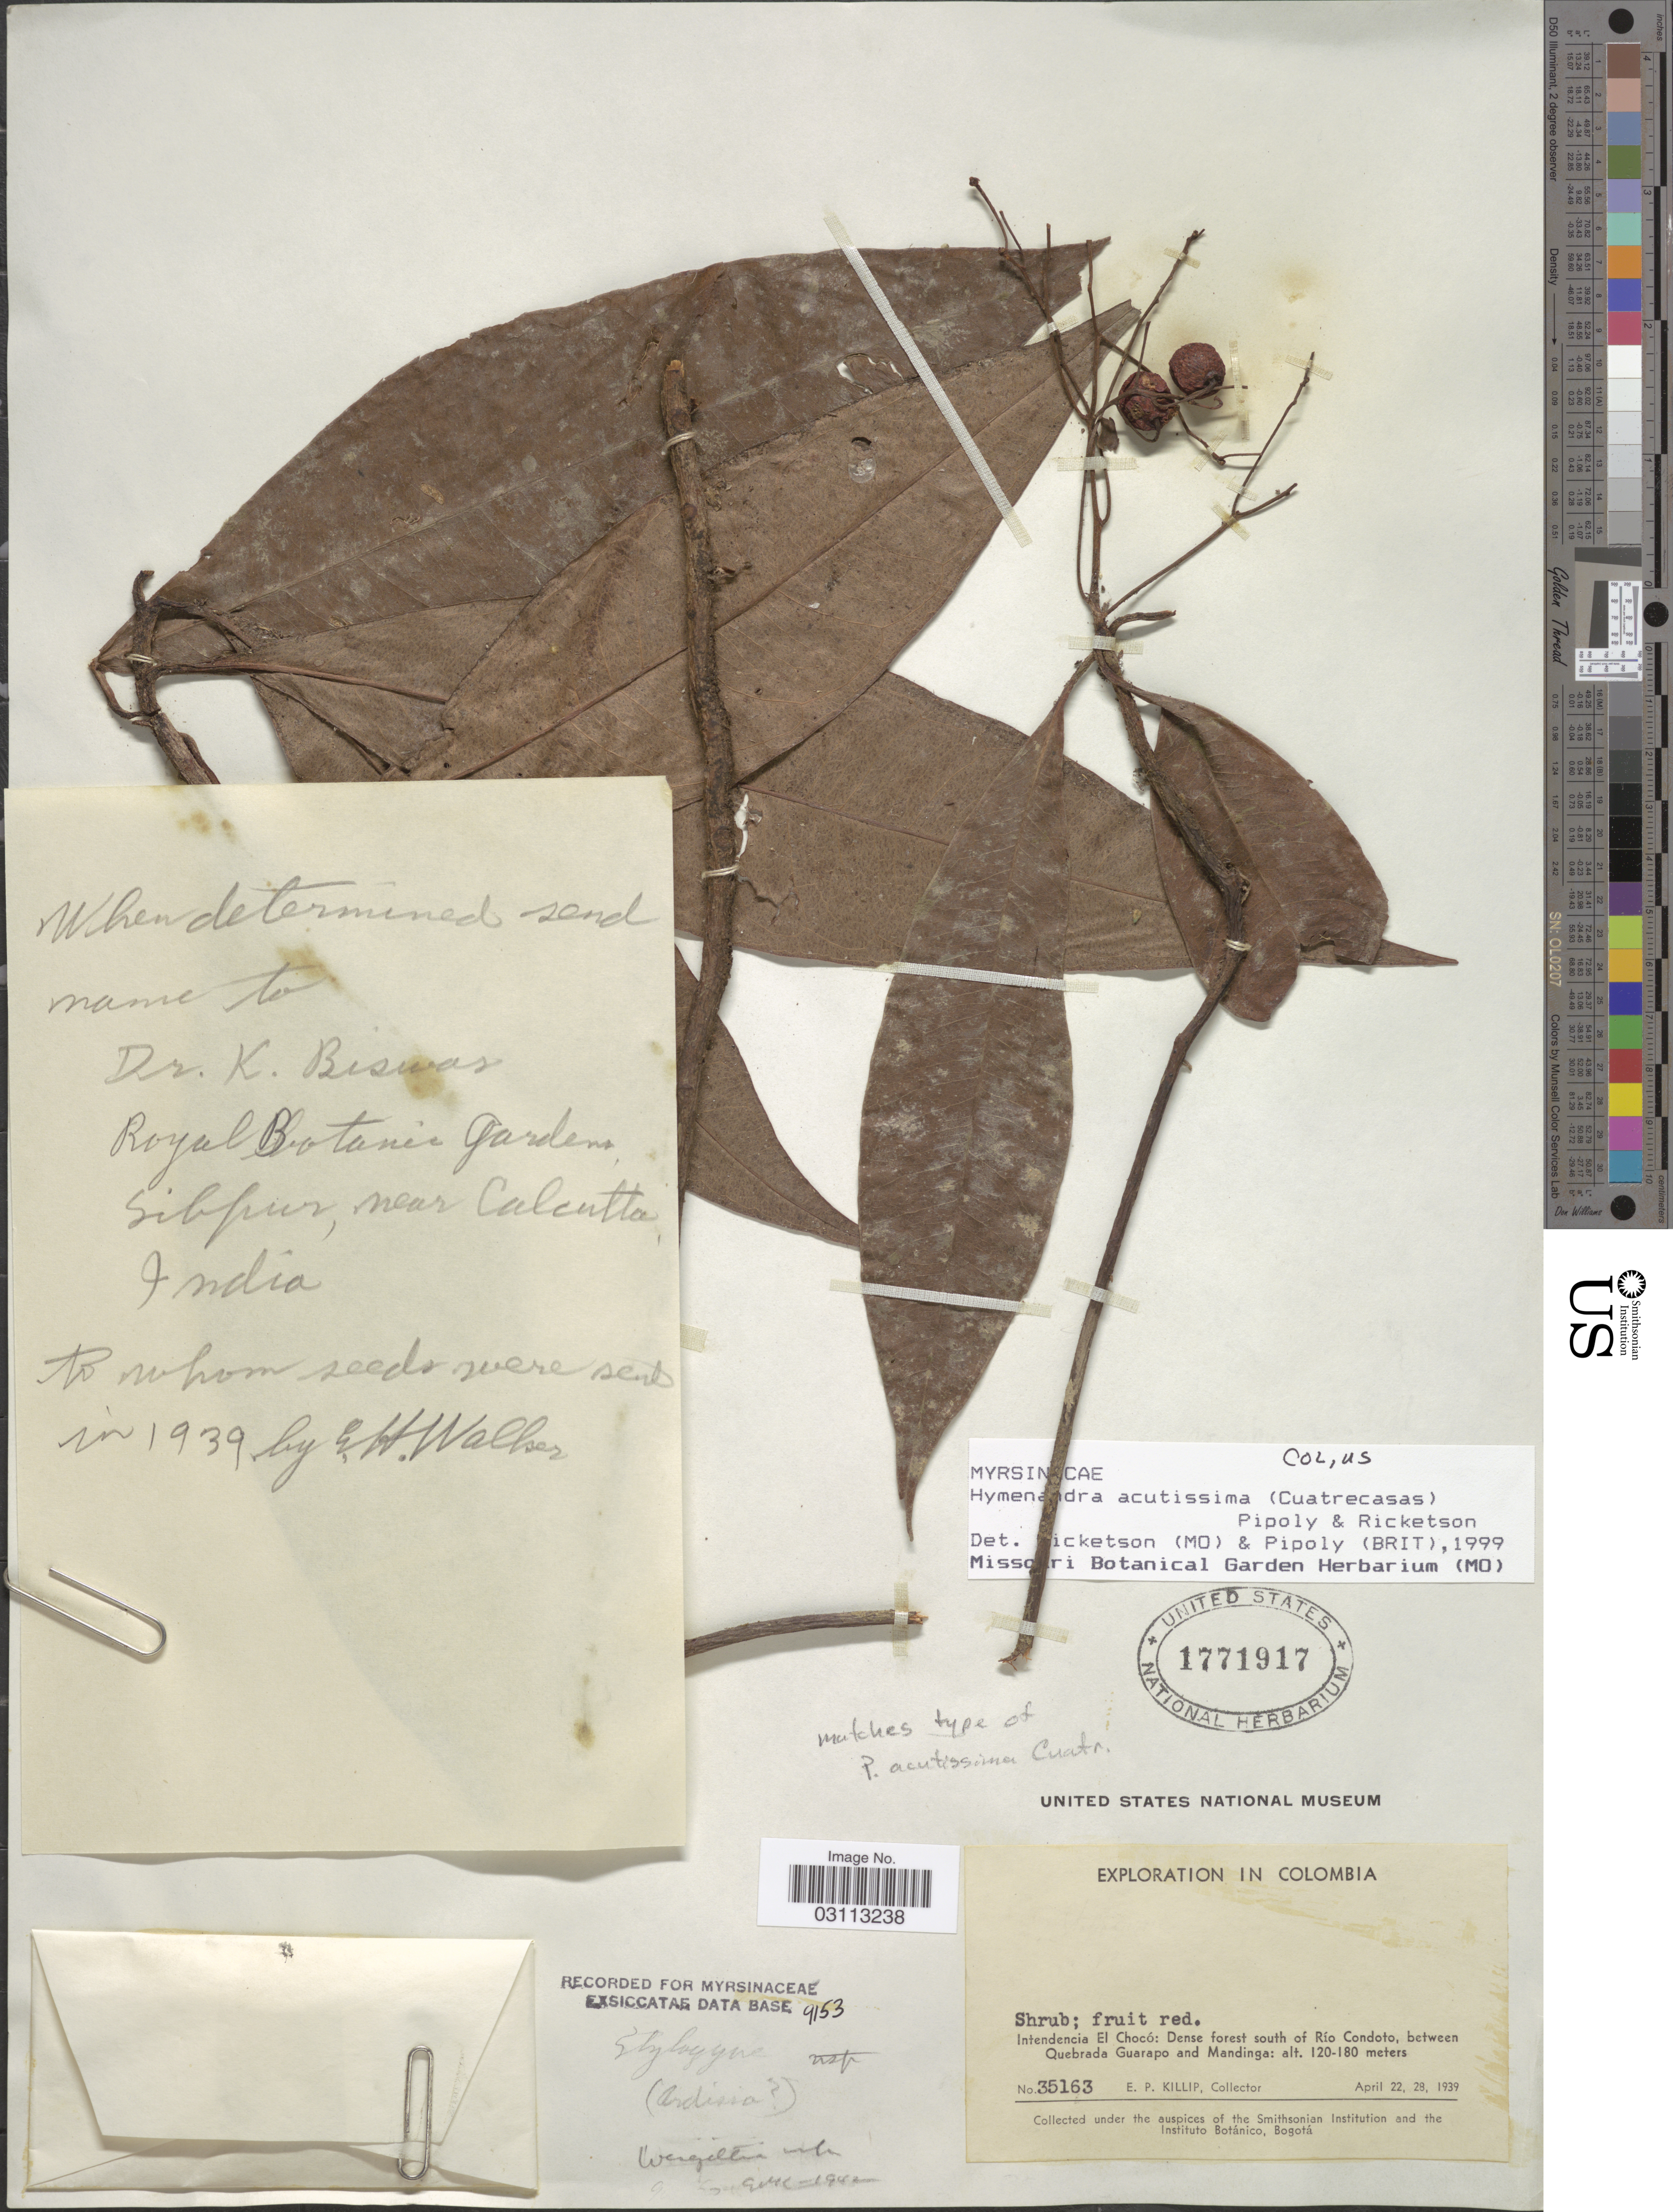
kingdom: Plantae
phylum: Tracheophyta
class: Magnoliopsida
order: Ericales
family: Primulaceae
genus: Hymenandra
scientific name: Hymenandra acutissima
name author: (Cuatrec.) Ricketson & Pipoly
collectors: E. P. Killip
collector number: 35163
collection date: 1939-04-22/1939-04-28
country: Colombia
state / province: Chocó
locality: Dense forest south of Río Condoto, between Quebrada Guarapo and Mandinga.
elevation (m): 120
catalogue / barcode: US 1771917